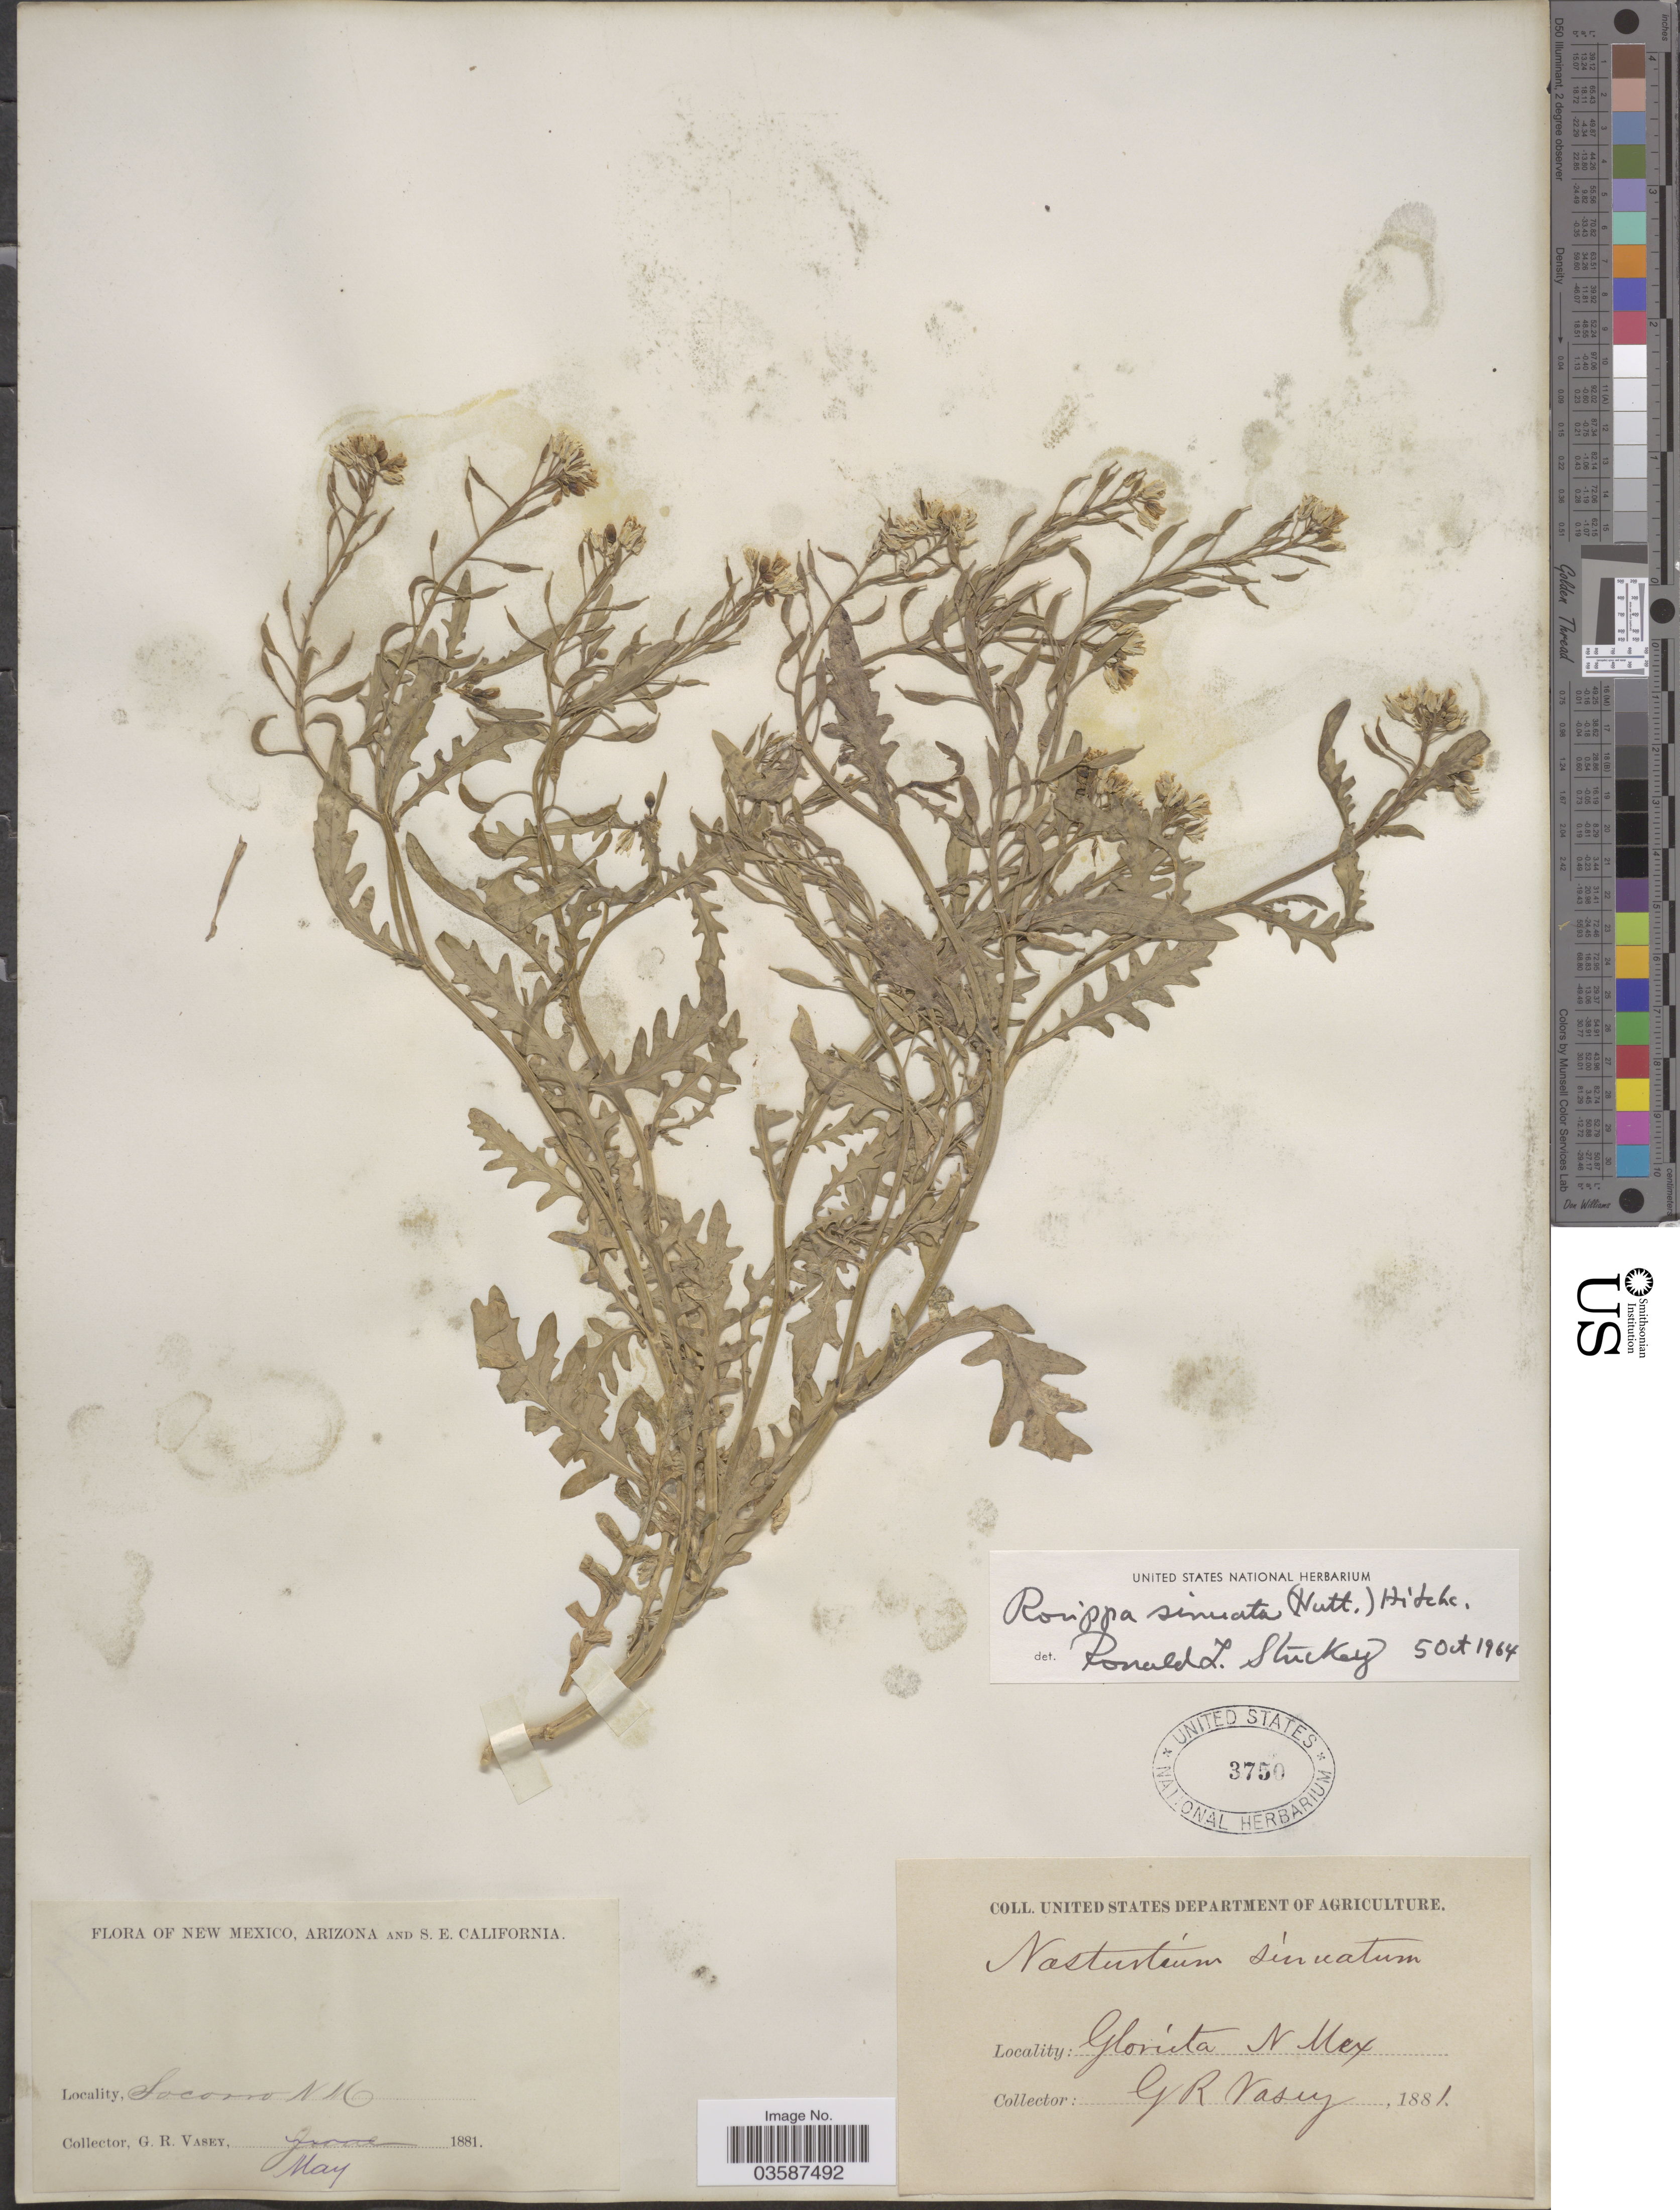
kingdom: Plantae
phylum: Tracheophyta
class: Magnoliopsida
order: Brassicales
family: Brassicaceae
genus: Rorippa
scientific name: Rorippa sinuata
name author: (Nutt.) Hitchc.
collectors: G. R. Vasey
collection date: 1881-05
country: United States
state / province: New Mexico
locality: Socorro. Glorieta.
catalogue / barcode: US 3750